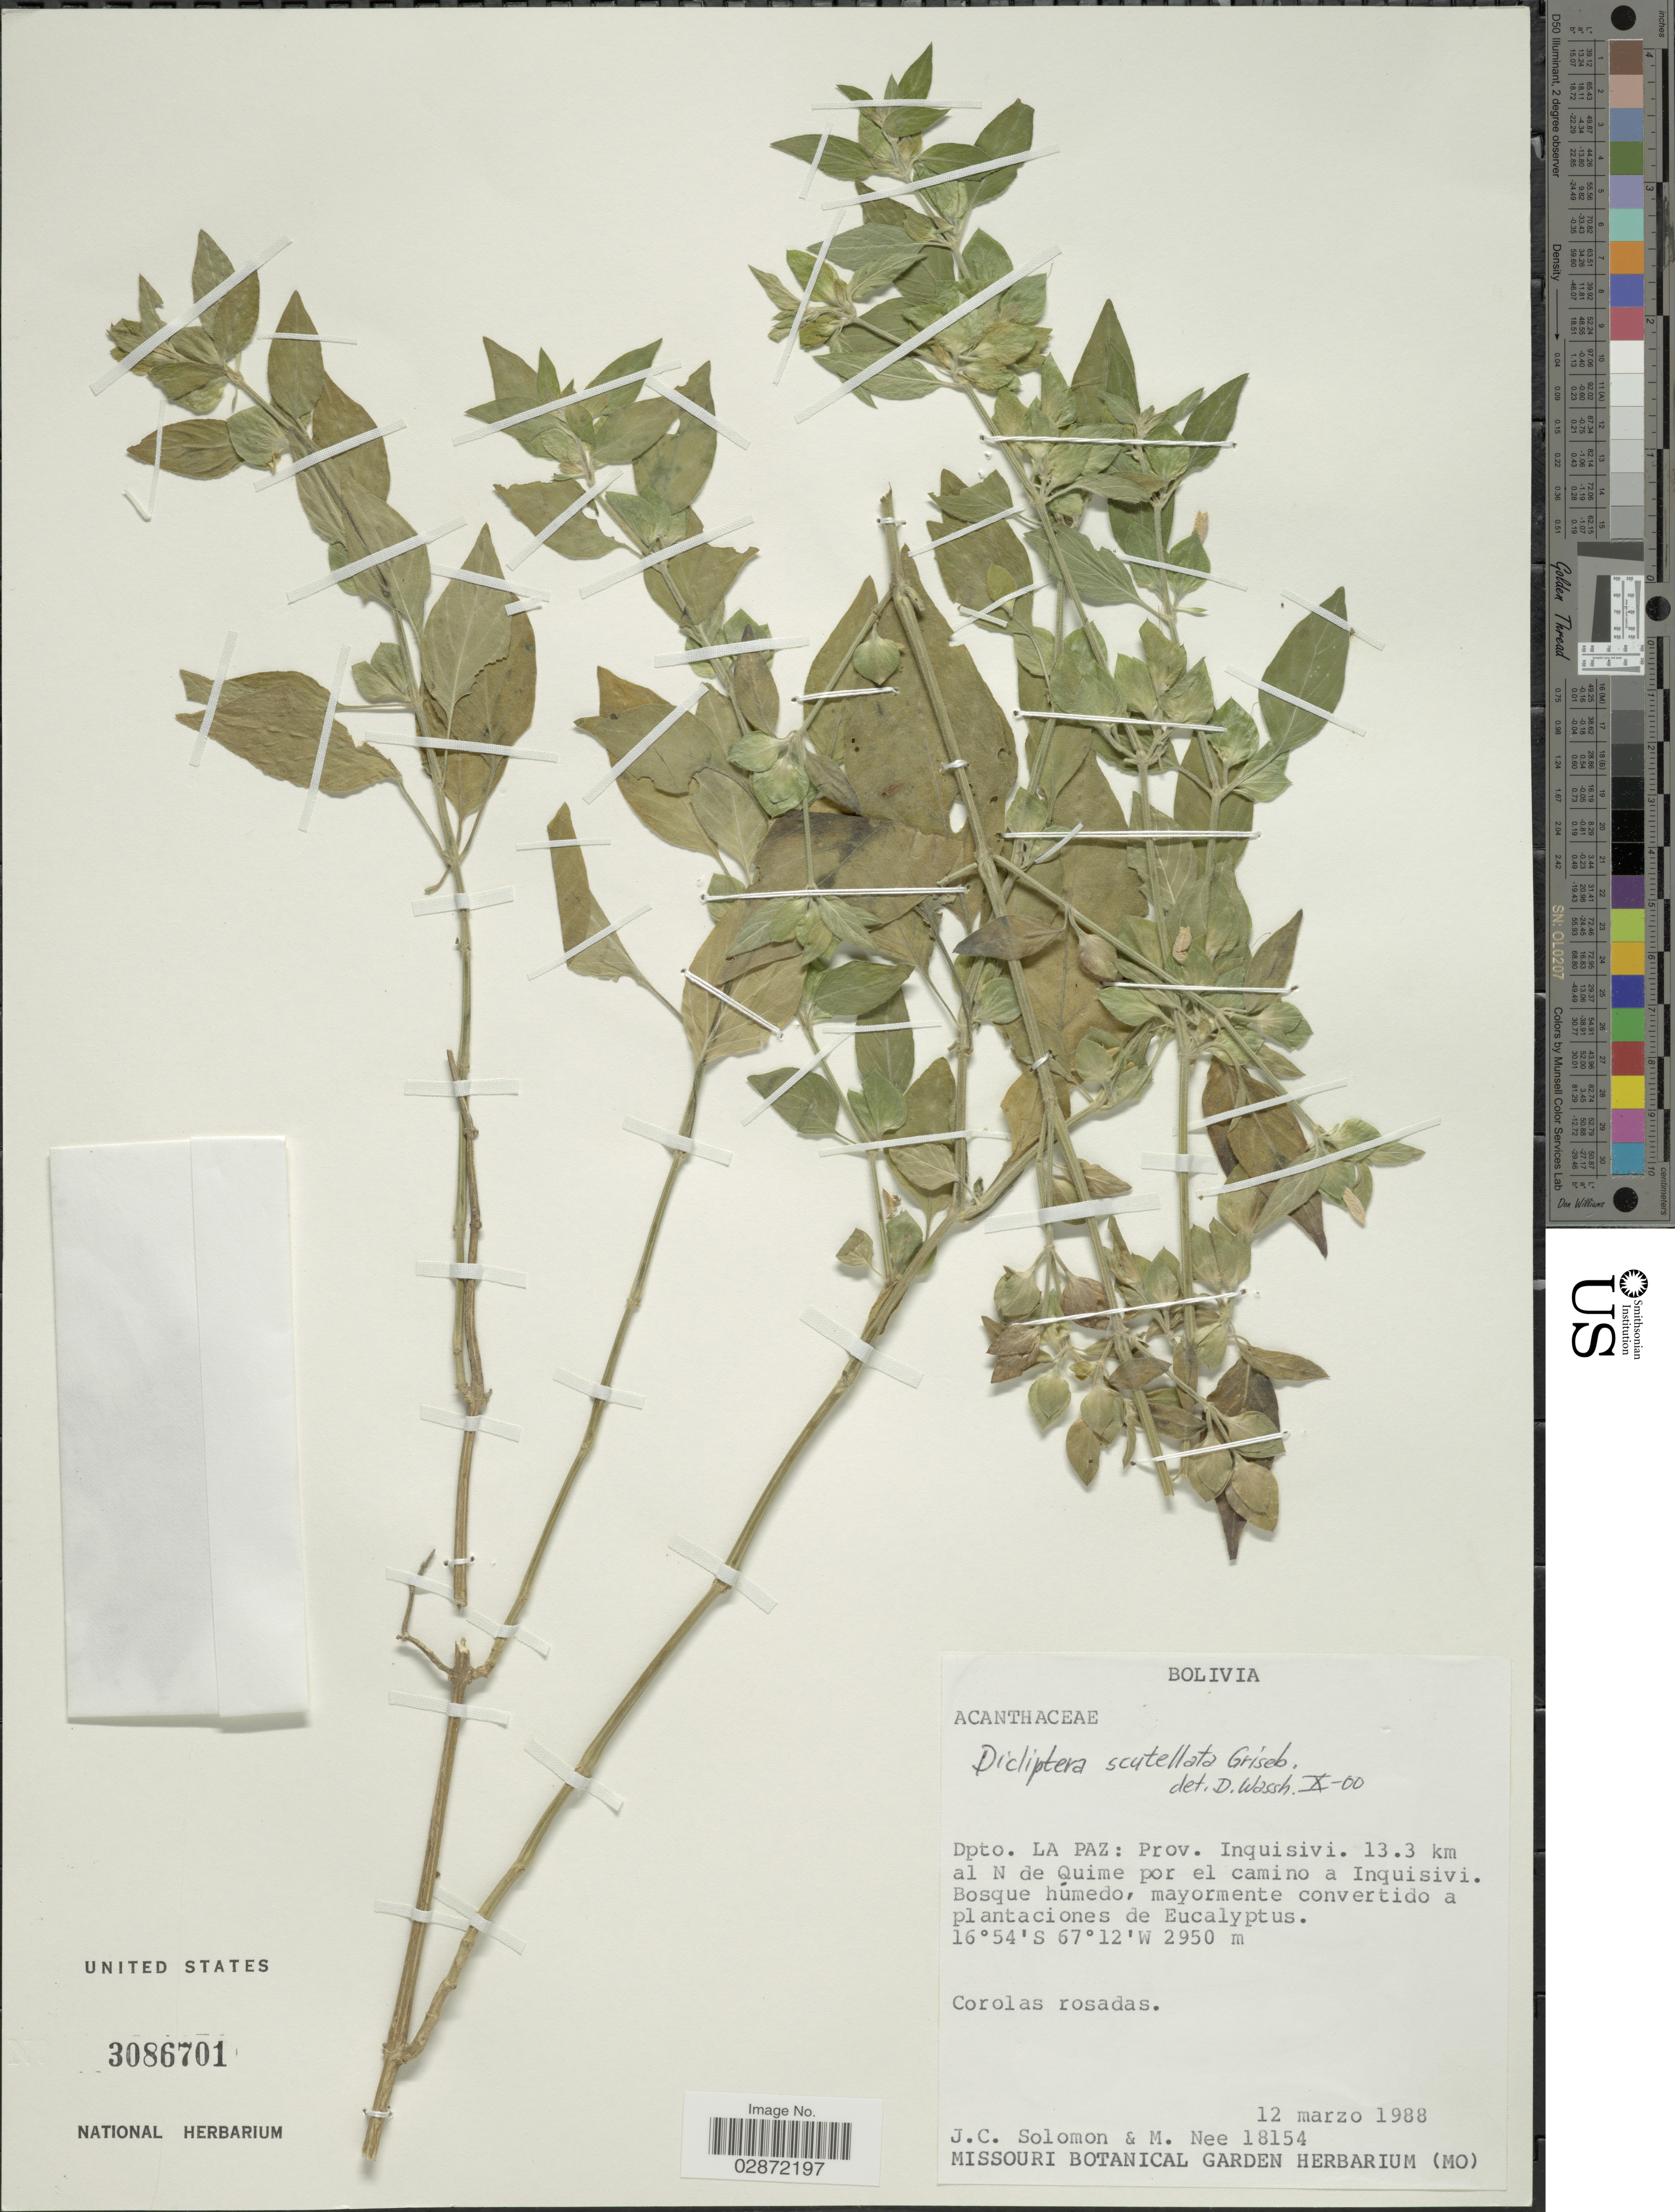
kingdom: Plantae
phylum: Tracheophyta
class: Magnoliopsida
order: Lamiales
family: Acanthaceae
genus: Dicliptera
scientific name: Dicliptera scutellata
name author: Griseb.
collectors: J. C. Solomon & M. Nee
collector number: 18154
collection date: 1988-03-12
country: Bolivia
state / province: La Paz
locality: Dpto. La Paz: Prov. Inquisivi. 13.3 km al N de Quime por el camino a Inquisivi.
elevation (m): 2950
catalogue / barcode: US 3086701